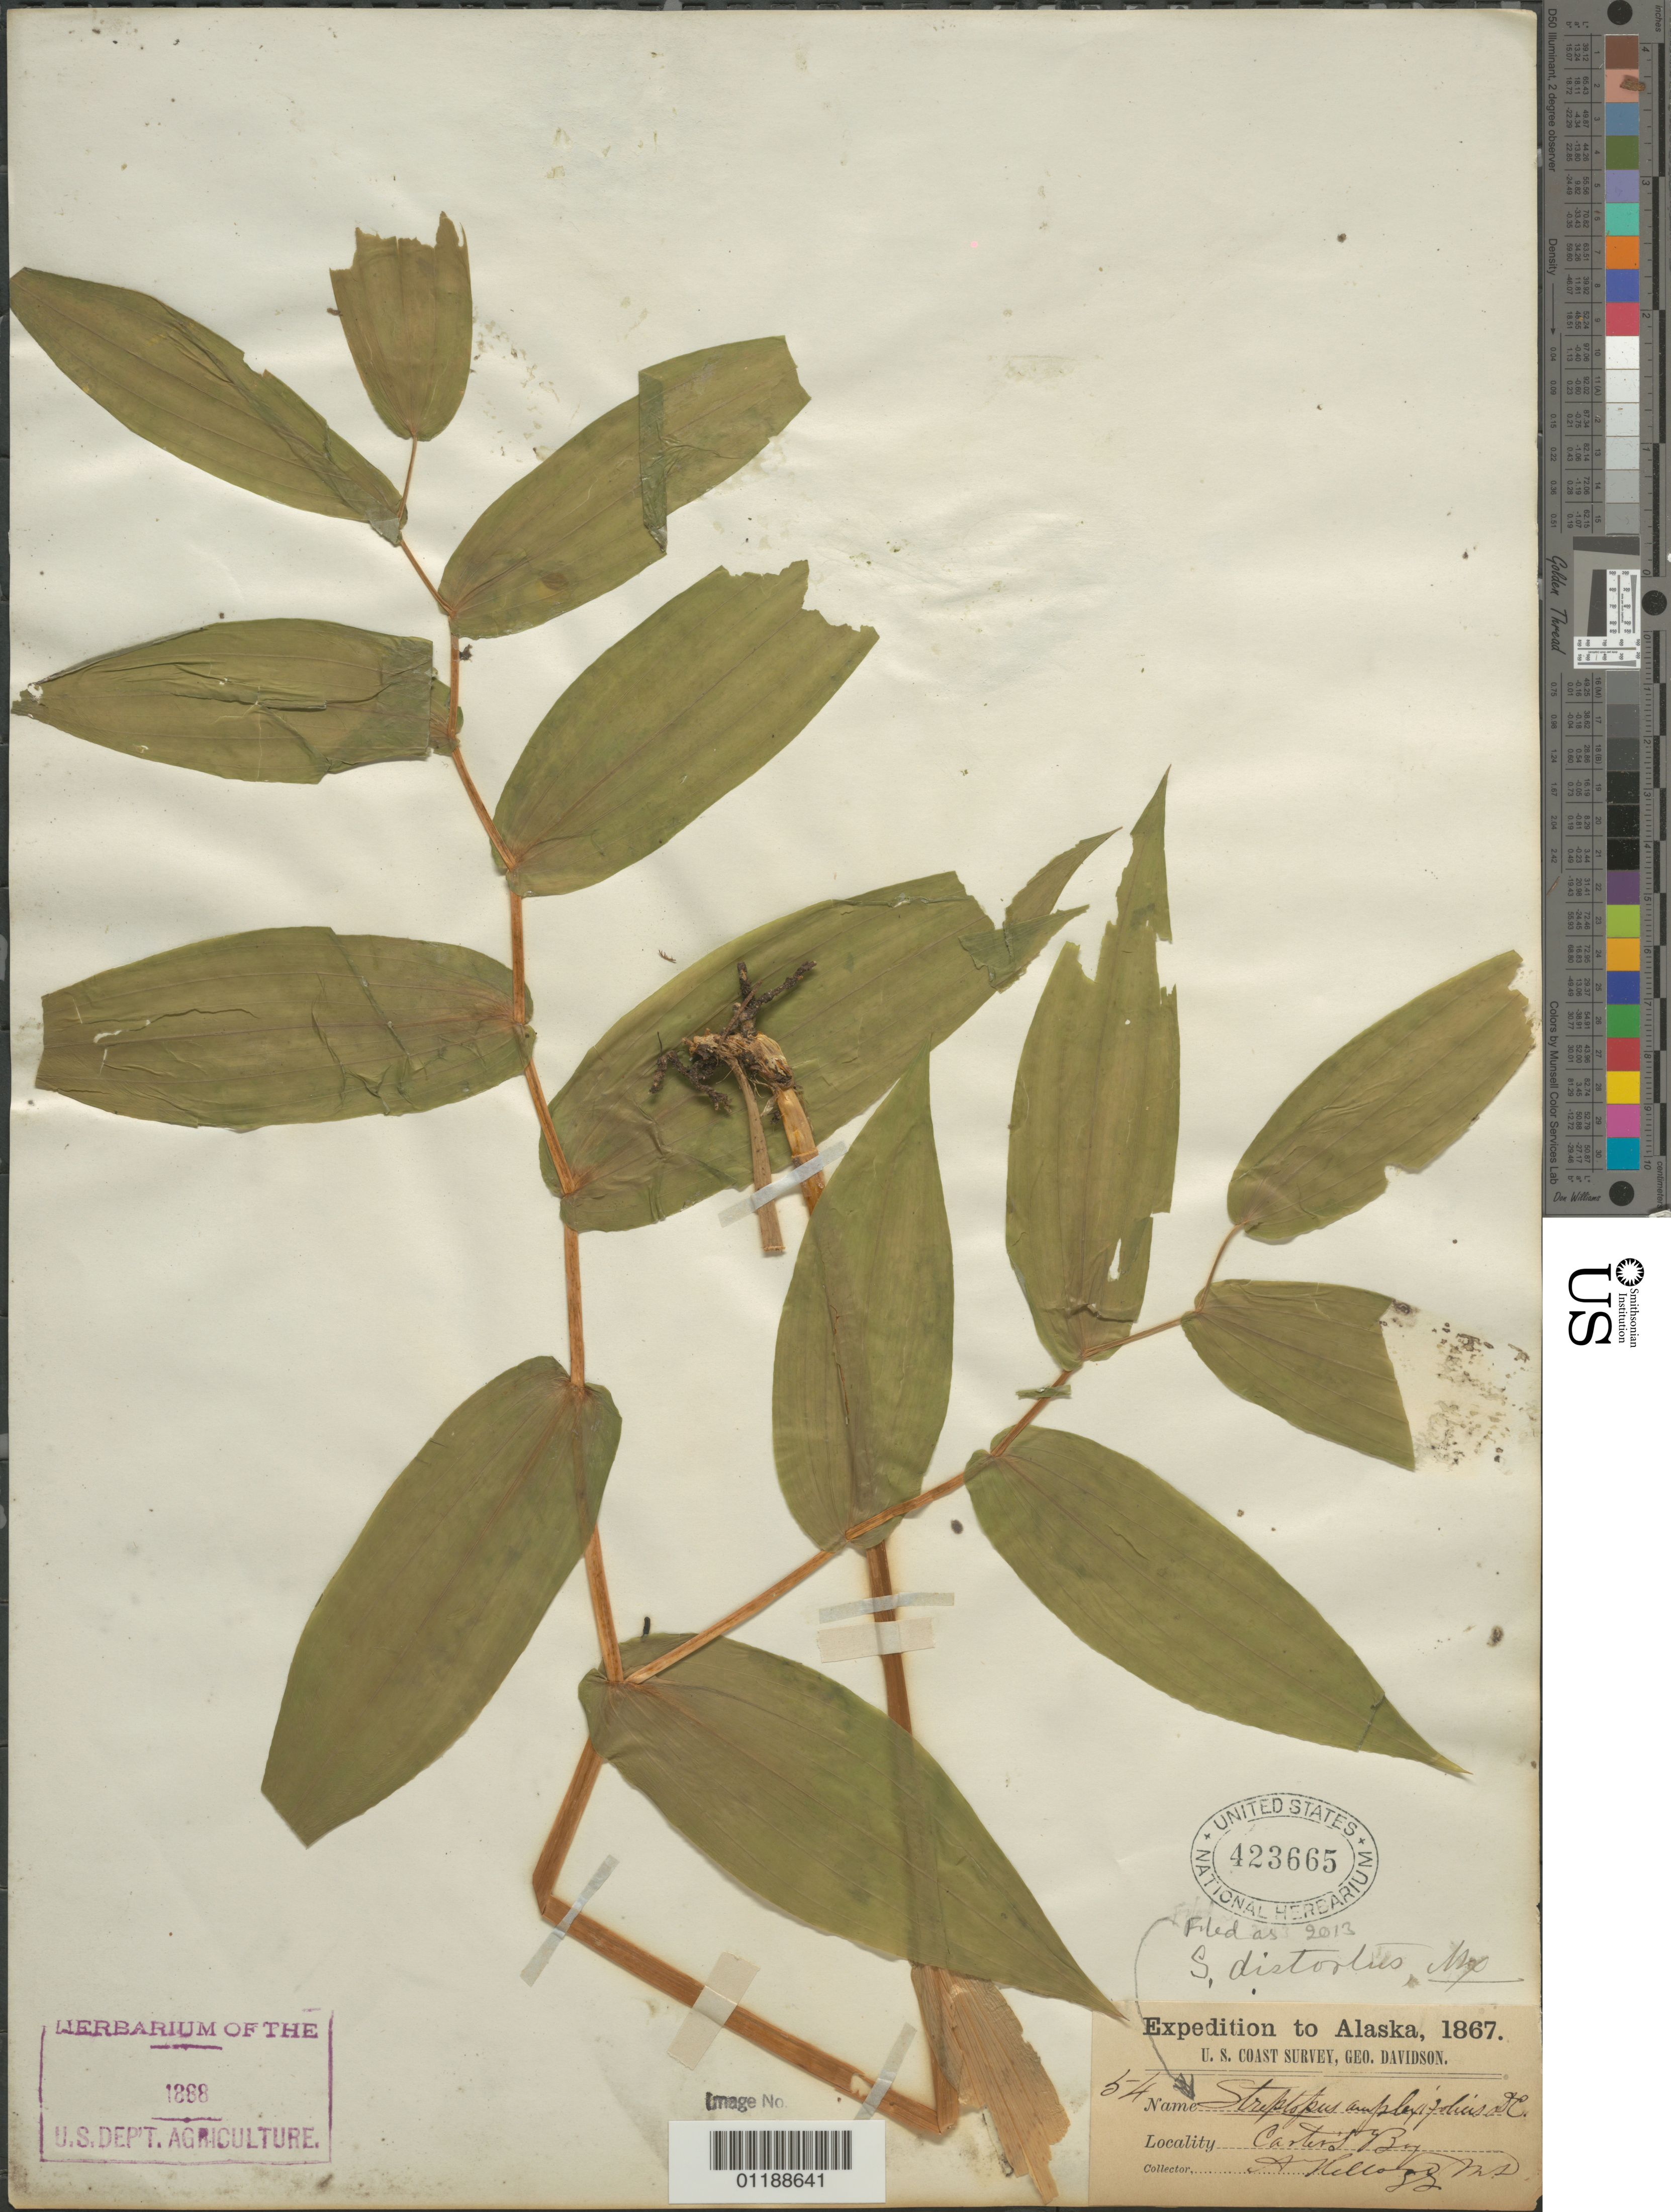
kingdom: Plantae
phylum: Tracheophyta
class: Liliopsida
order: Liliales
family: Liliaceae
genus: Streptopus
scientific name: Streptopus amplexifolius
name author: DC.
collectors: A. Kellogg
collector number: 54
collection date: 1867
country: United States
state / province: Alaska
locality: Carter Bay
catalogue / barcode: US 423665